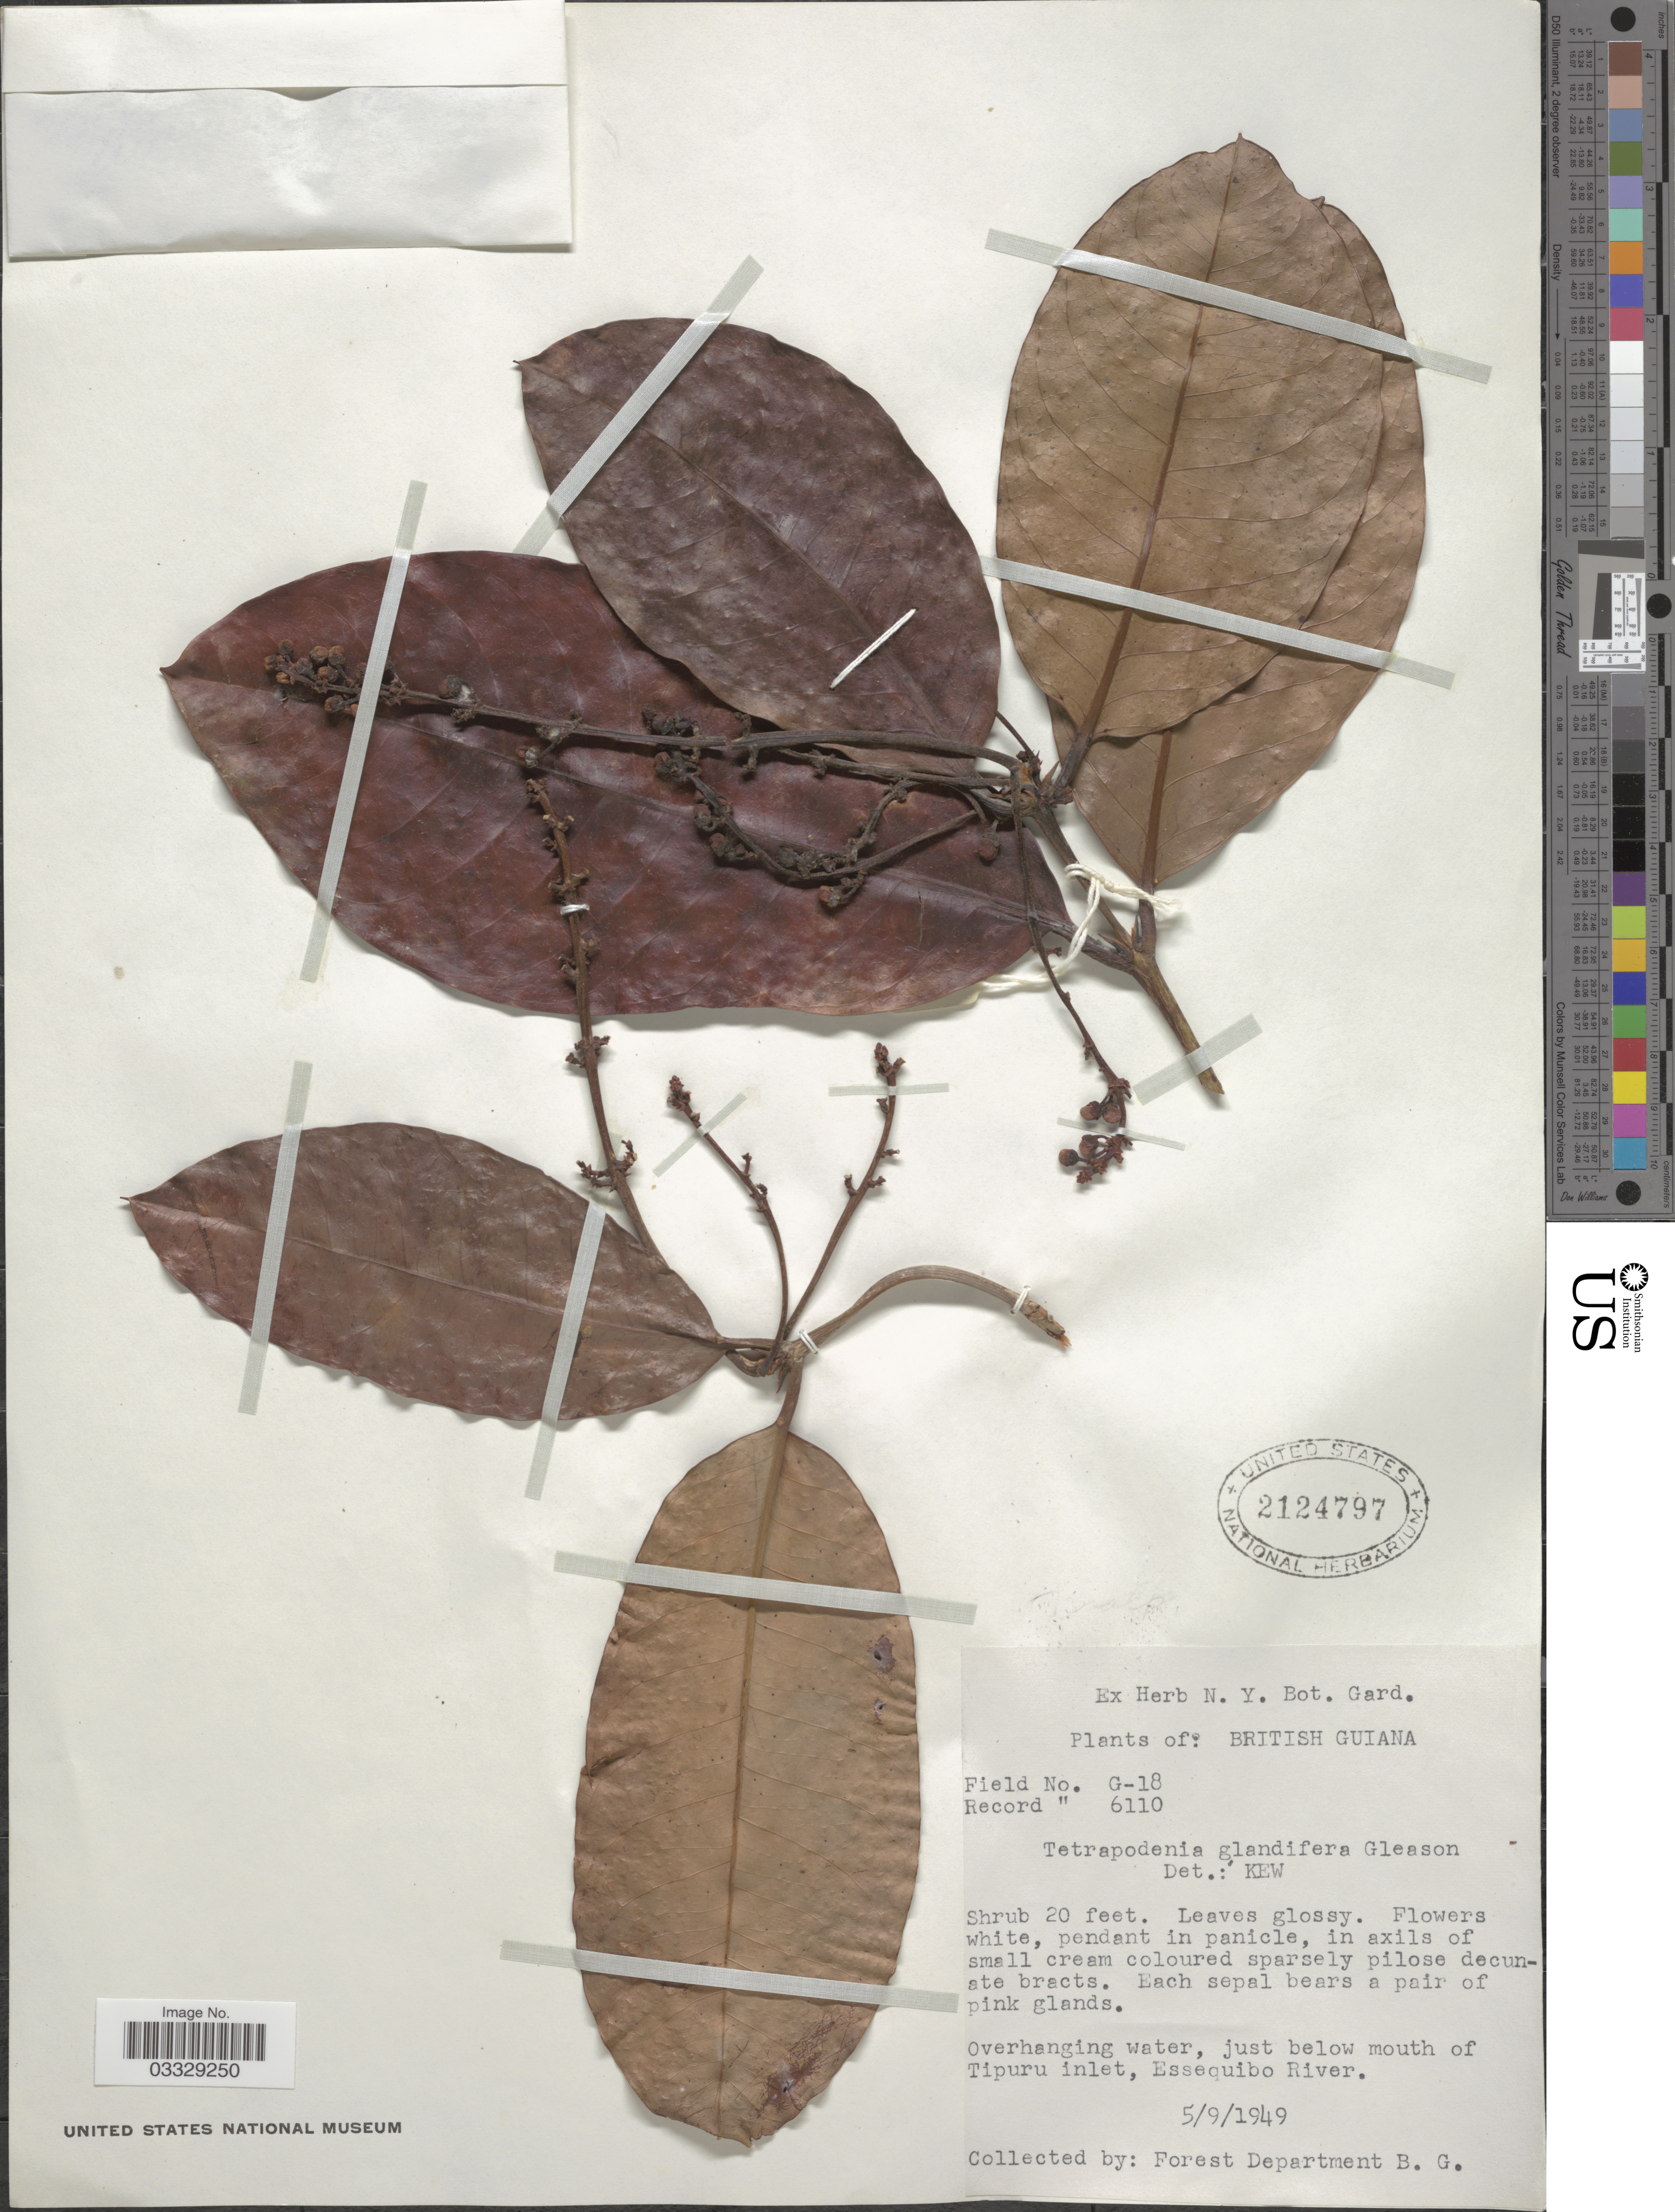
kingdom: Plantae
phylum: Tracheophyta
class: Magnoliopsida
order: Malpighiales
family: Malpighiaceae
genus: Burdachia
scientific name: Burdachia sphaerocarpa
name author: A. Juss.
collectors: British Guiana Forestry Dept.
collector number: G-18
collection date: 1949-09-05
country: Guyana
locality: British Guiana. Just below mouth of Tipuru inlet, Essequibo River.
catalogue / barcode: US 2124797